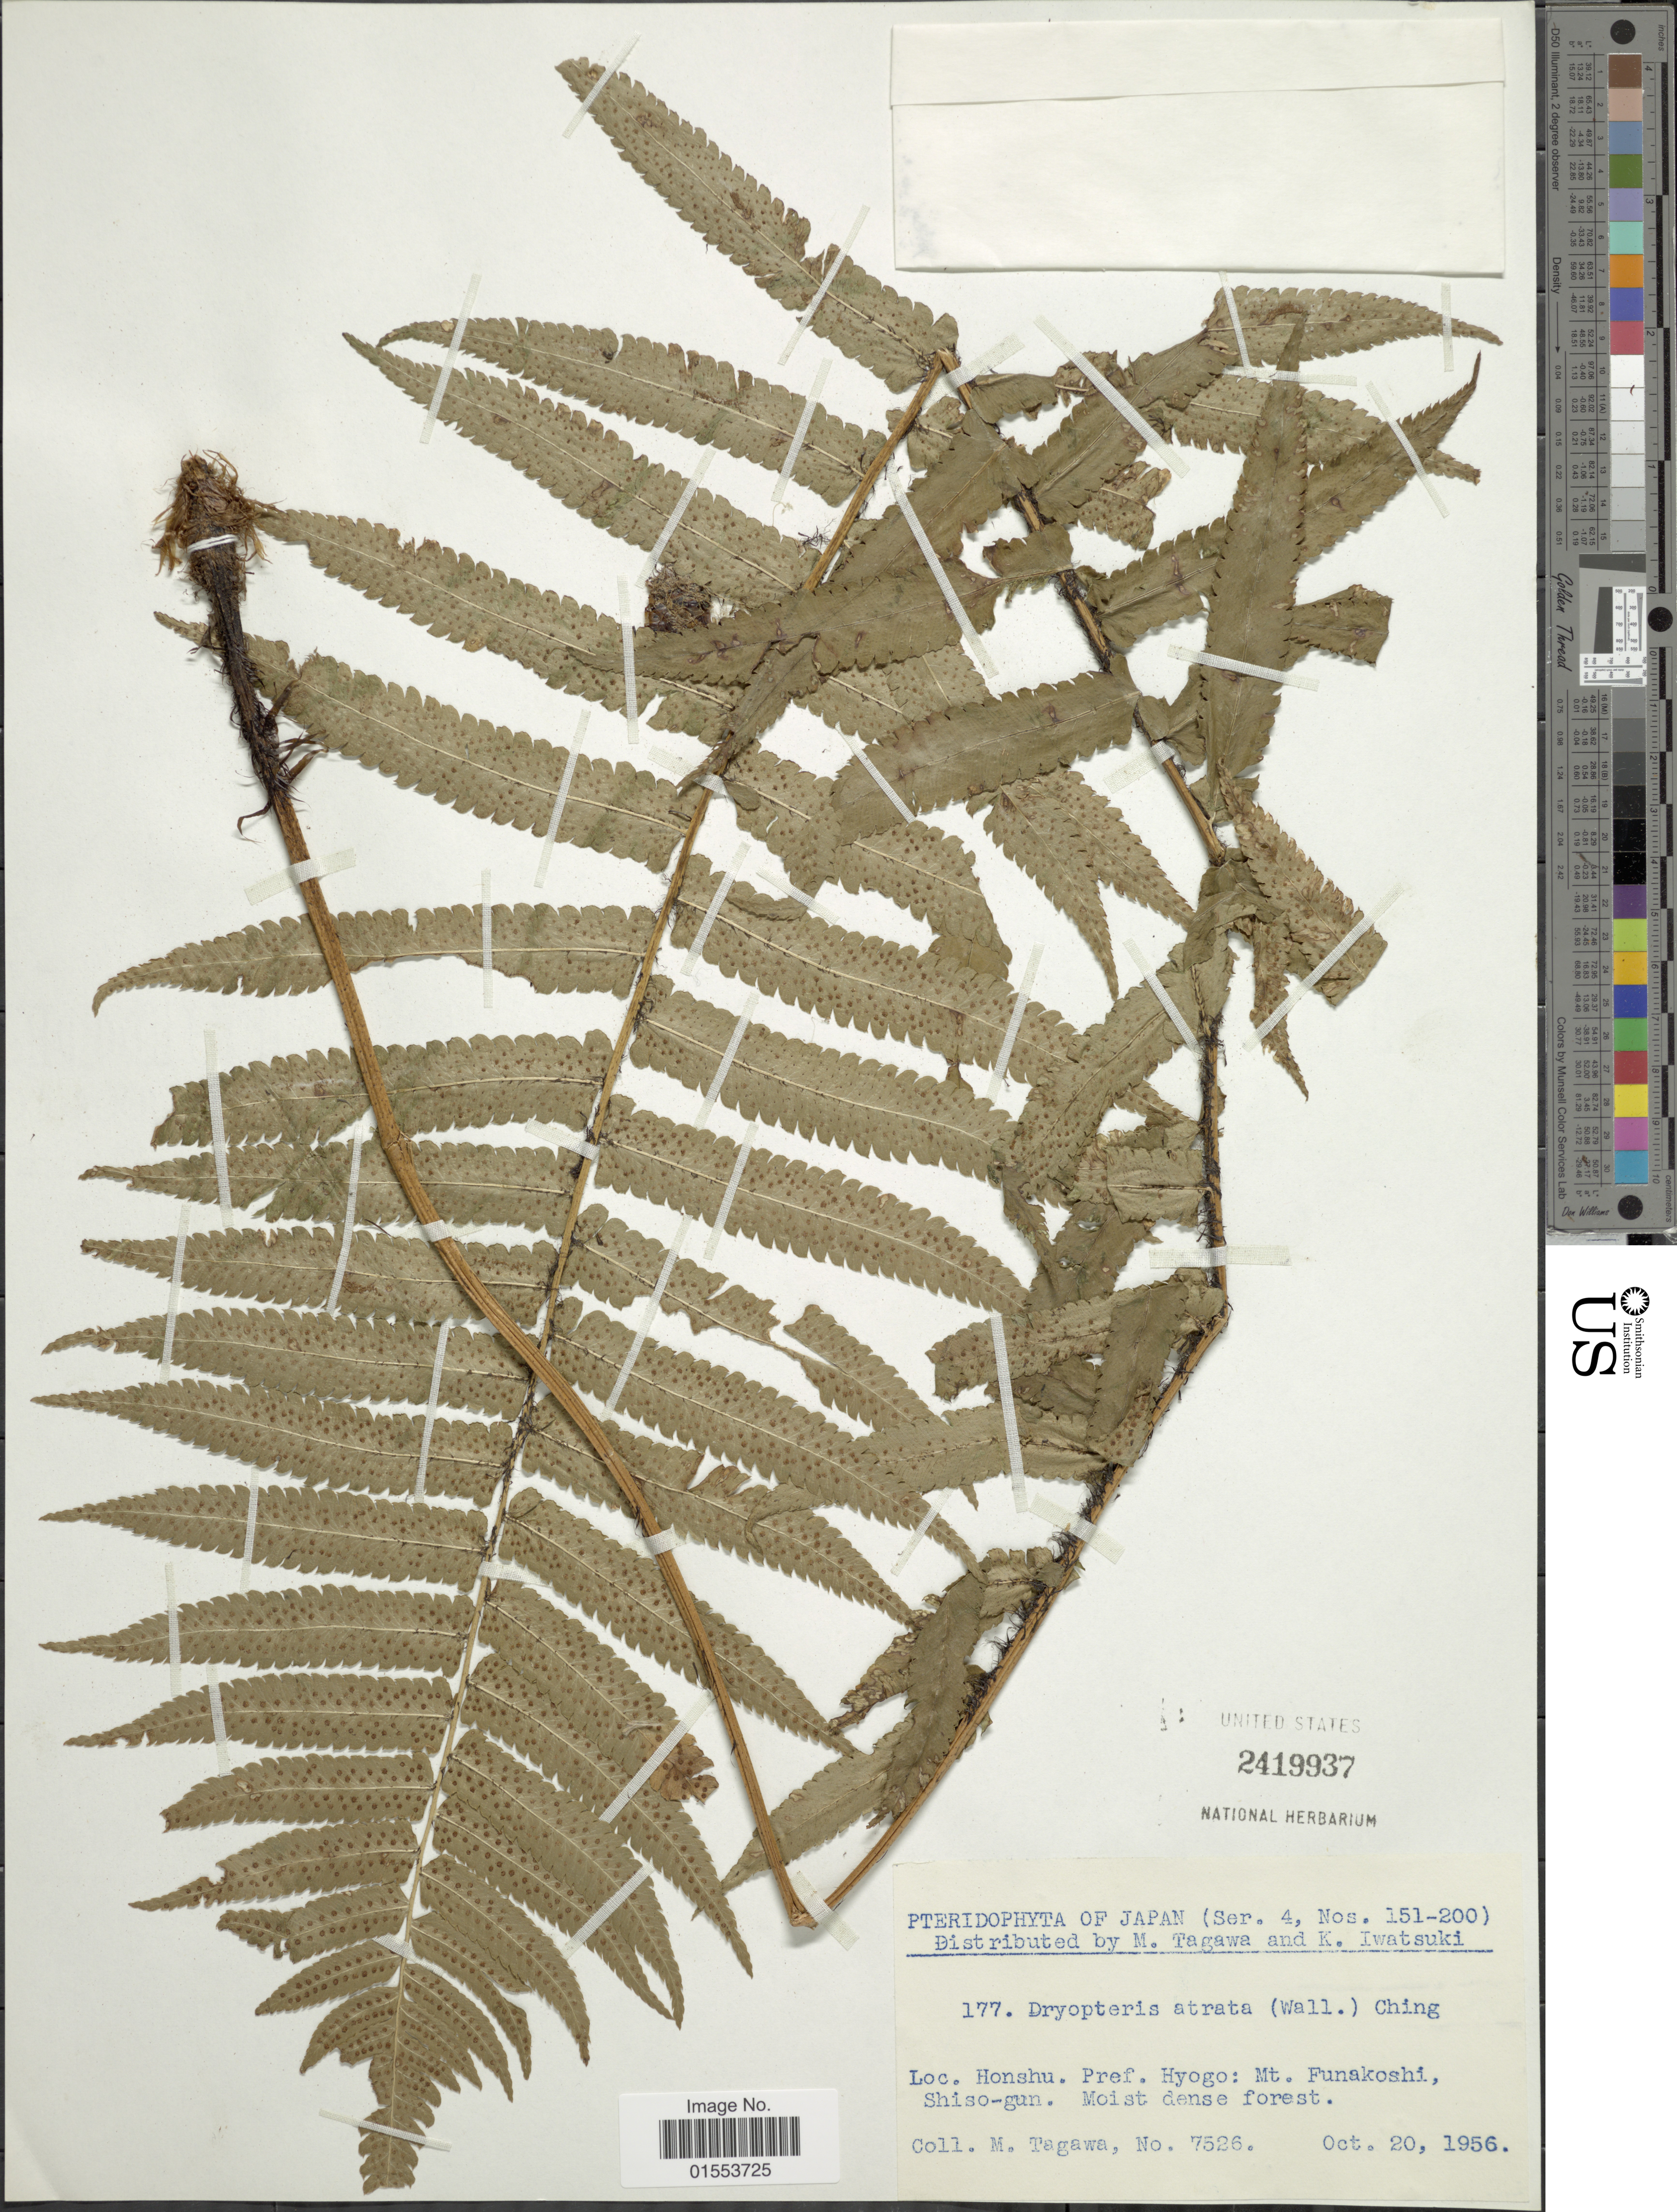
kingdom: Plantae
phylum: Tracheophyta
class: Polypodiopsida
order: Polypodiales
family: Dryopteridaceae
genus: Dryopteris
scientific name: Dryopteris atrata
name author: (Wall. ex Kunze) Ching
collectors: M. Tagawa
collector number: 7526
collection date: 1956-10-20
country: Japan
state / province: Hyogo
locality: Honshu. Pref. Hyogo: Mt. Funakoshi, Shiso-gun.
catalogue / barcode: US 2419937